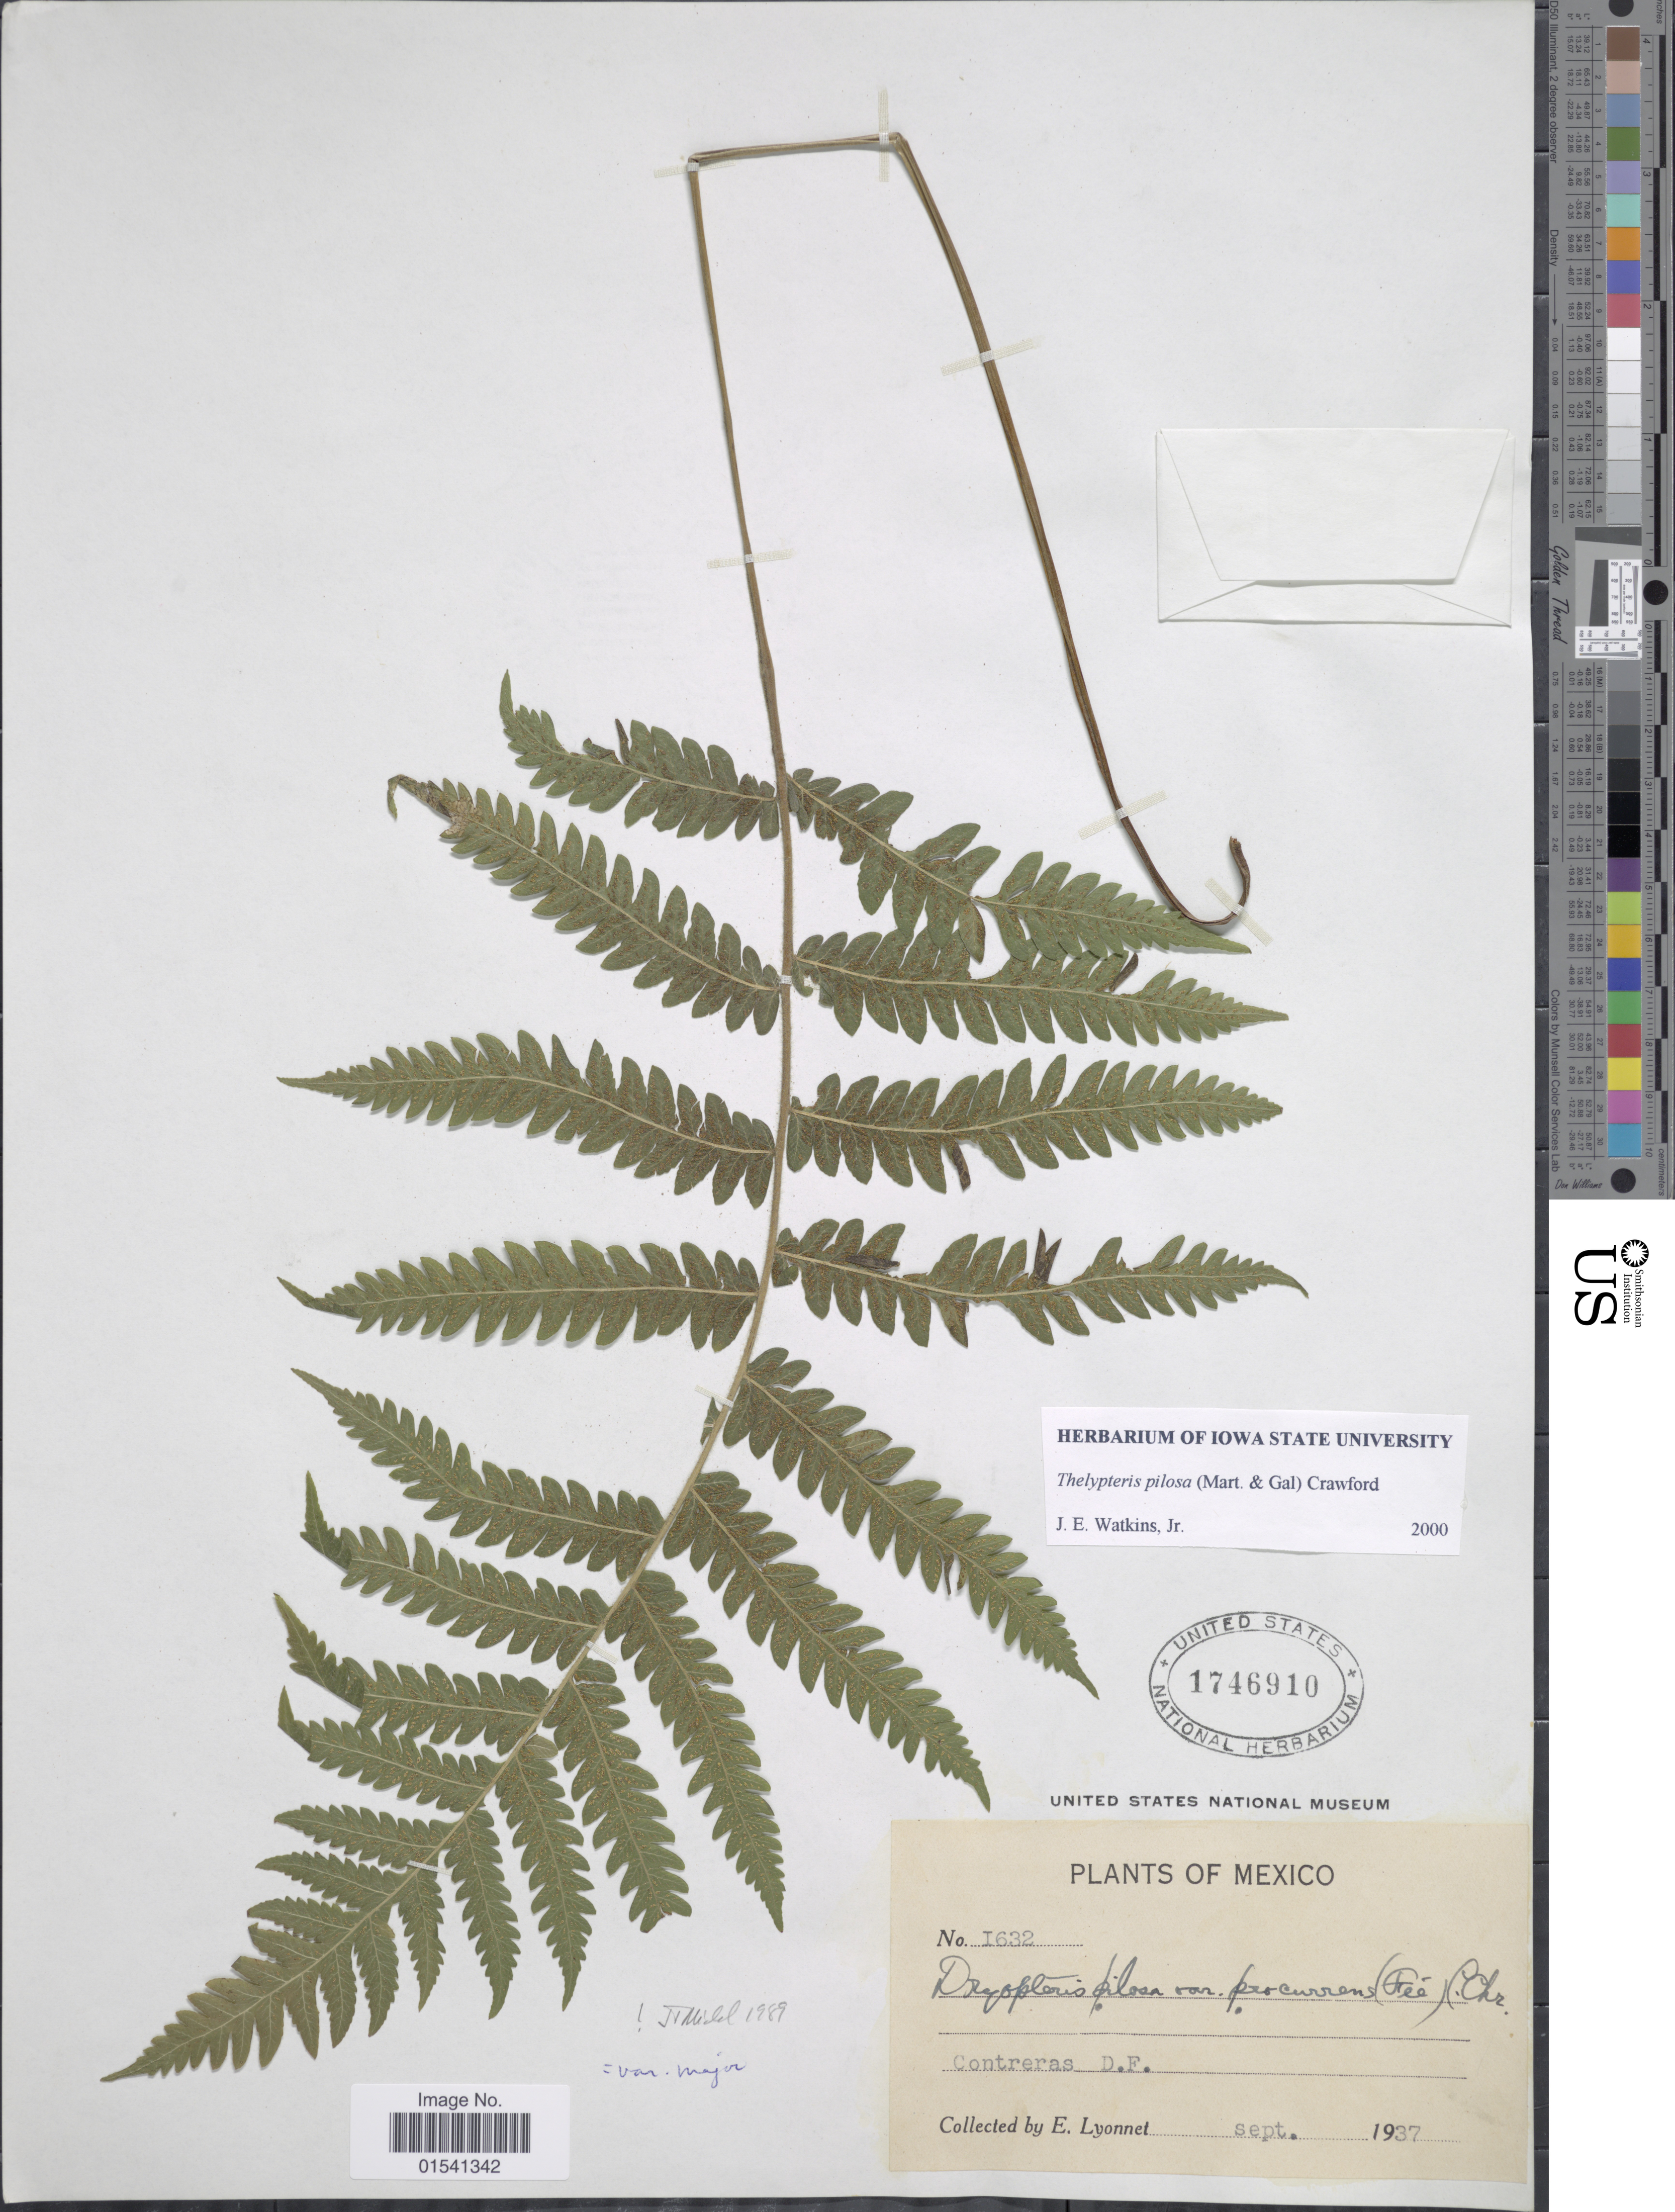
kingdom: Plantae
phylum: Tracheophyta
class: Polypodiopsida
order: Polypodiales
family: Thelypteridaceae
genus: Stegnogramma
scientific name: Stegnogramma pilosa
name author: (M. Martens & Galeotti) K. Iwats.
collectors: E. Lyonnet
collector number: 1632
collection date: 1937-09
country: Mexico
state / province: Distrito Federal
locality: Contreras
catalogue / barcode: US 1746910